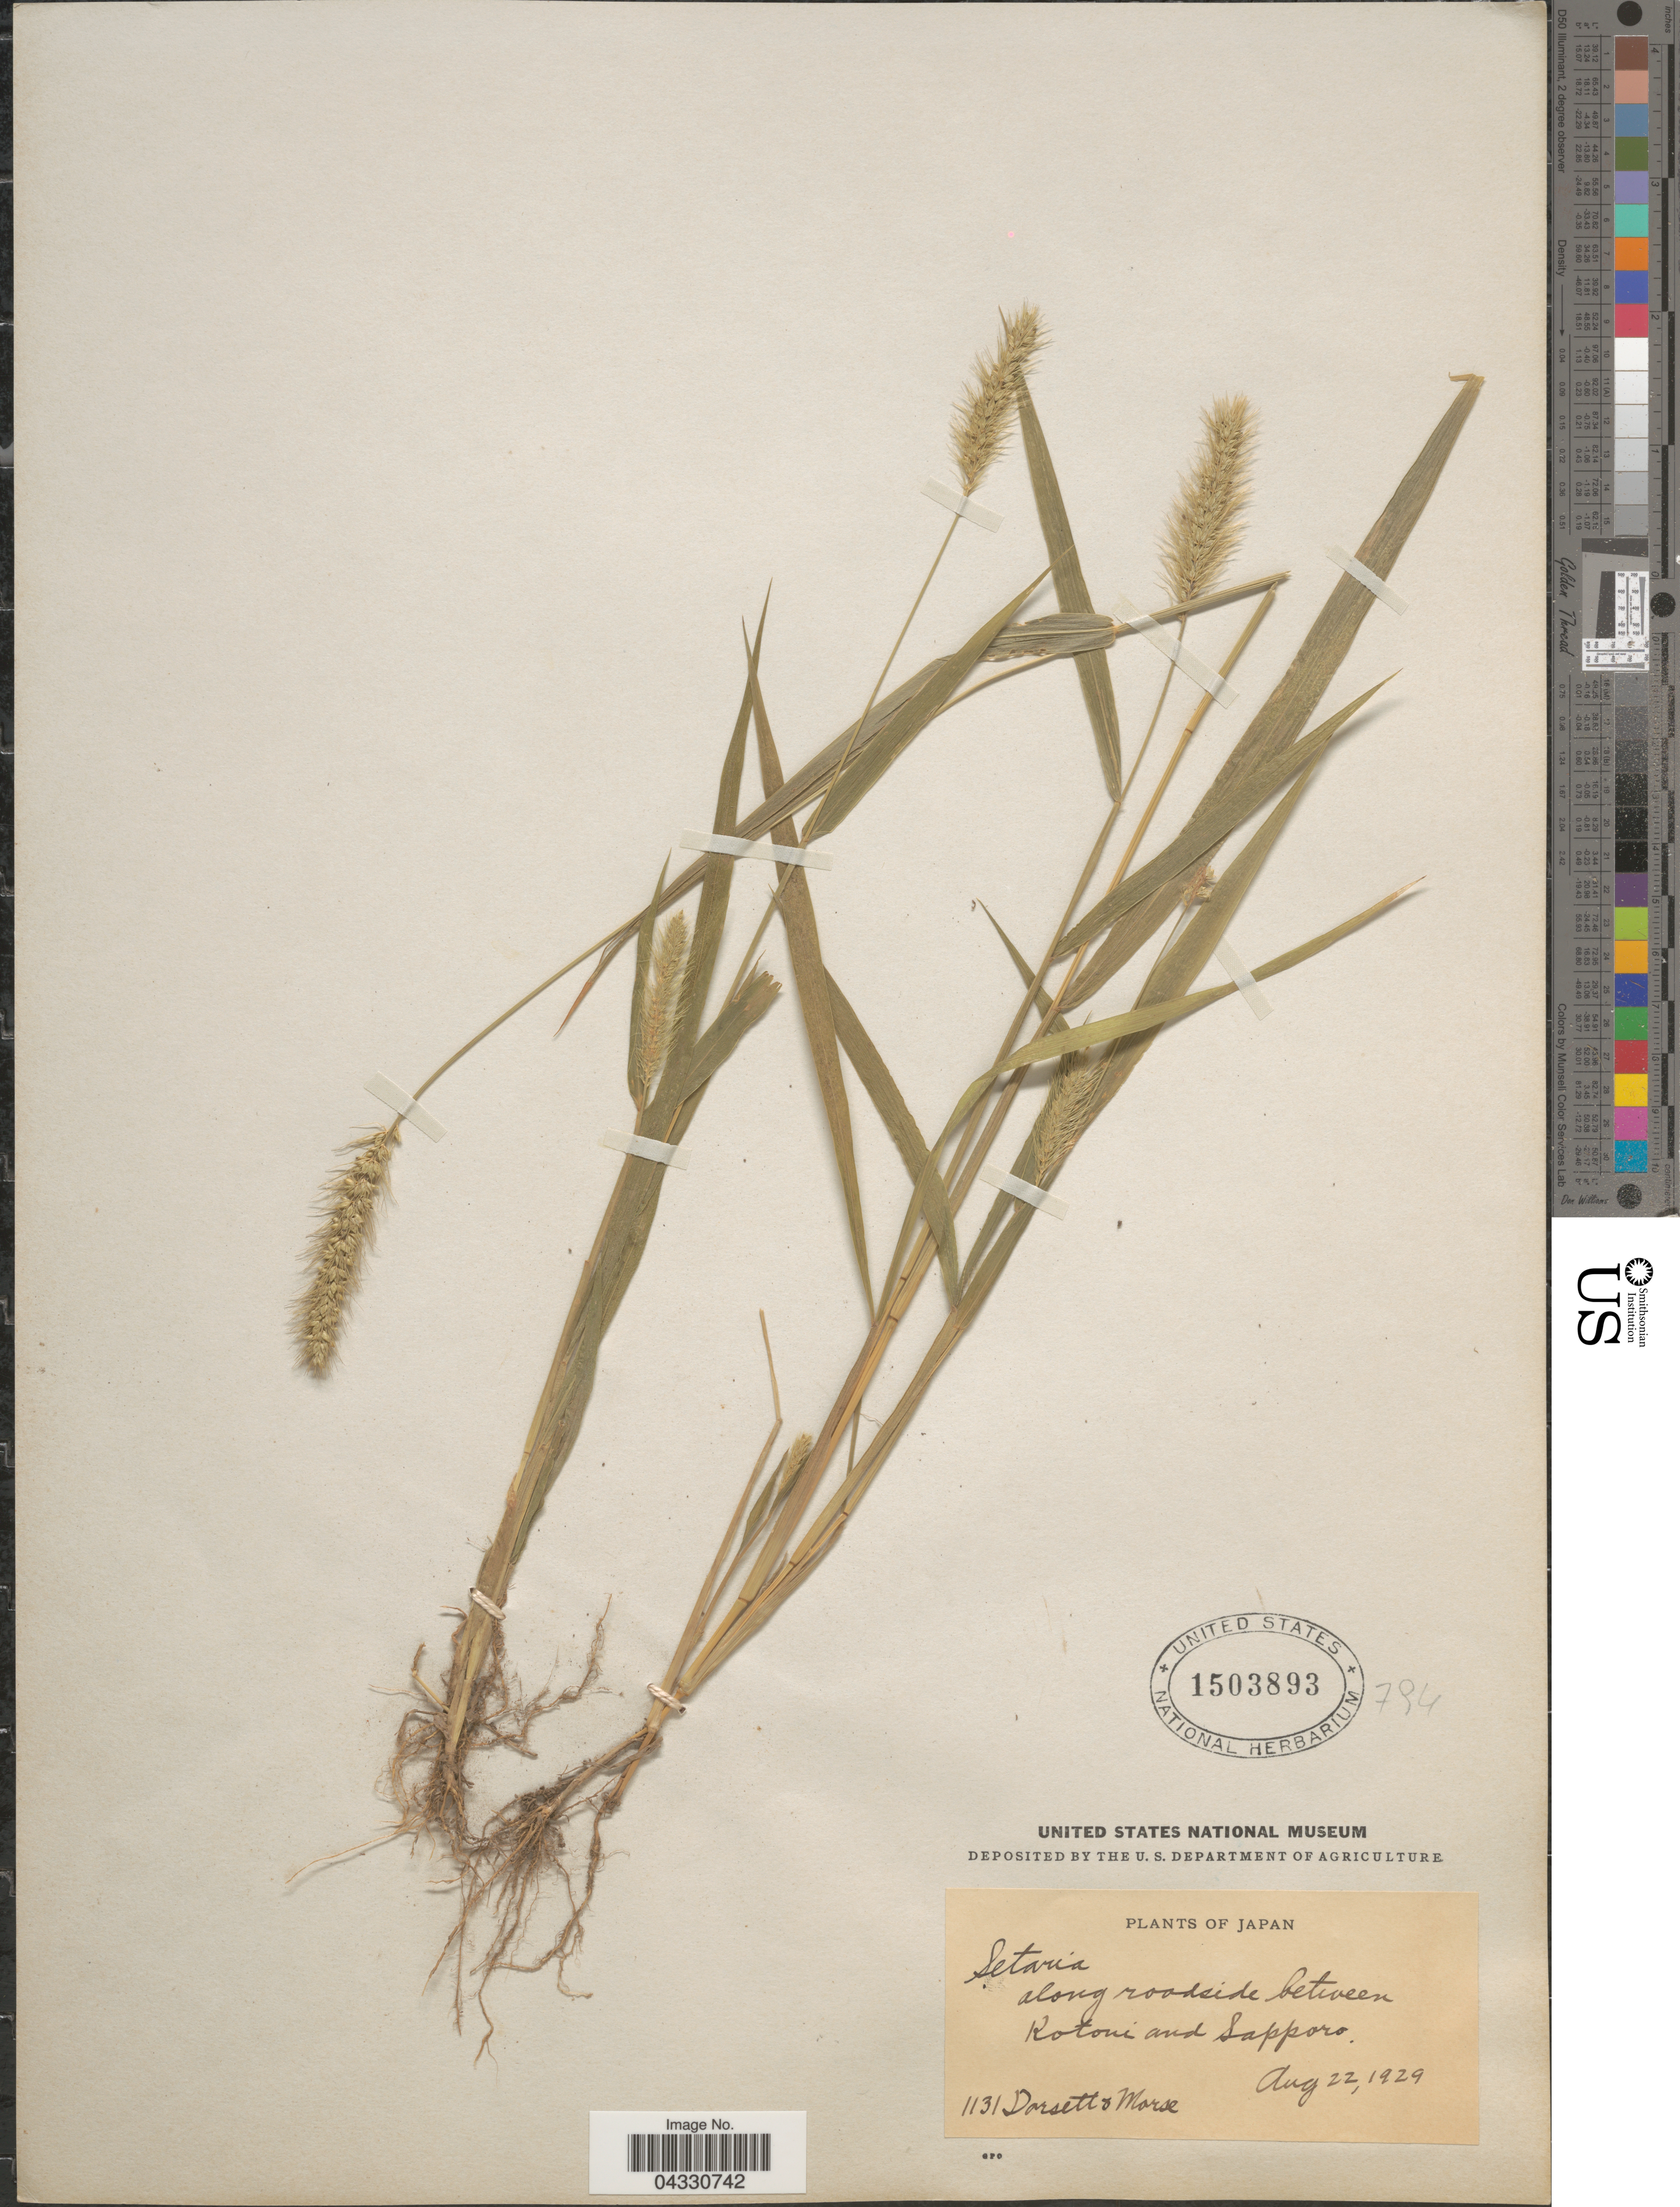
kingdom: Plantae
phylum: Tracheophyta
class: Liliopsida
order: Poales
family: Poaceae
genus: Setaria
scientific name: Setaria sp.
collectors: -- Dorsett & -. Morse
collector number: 1131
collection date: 1929-08-22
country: Japan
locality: Along roadside between Kotoni and Sapporo.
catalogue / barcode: US 1503893